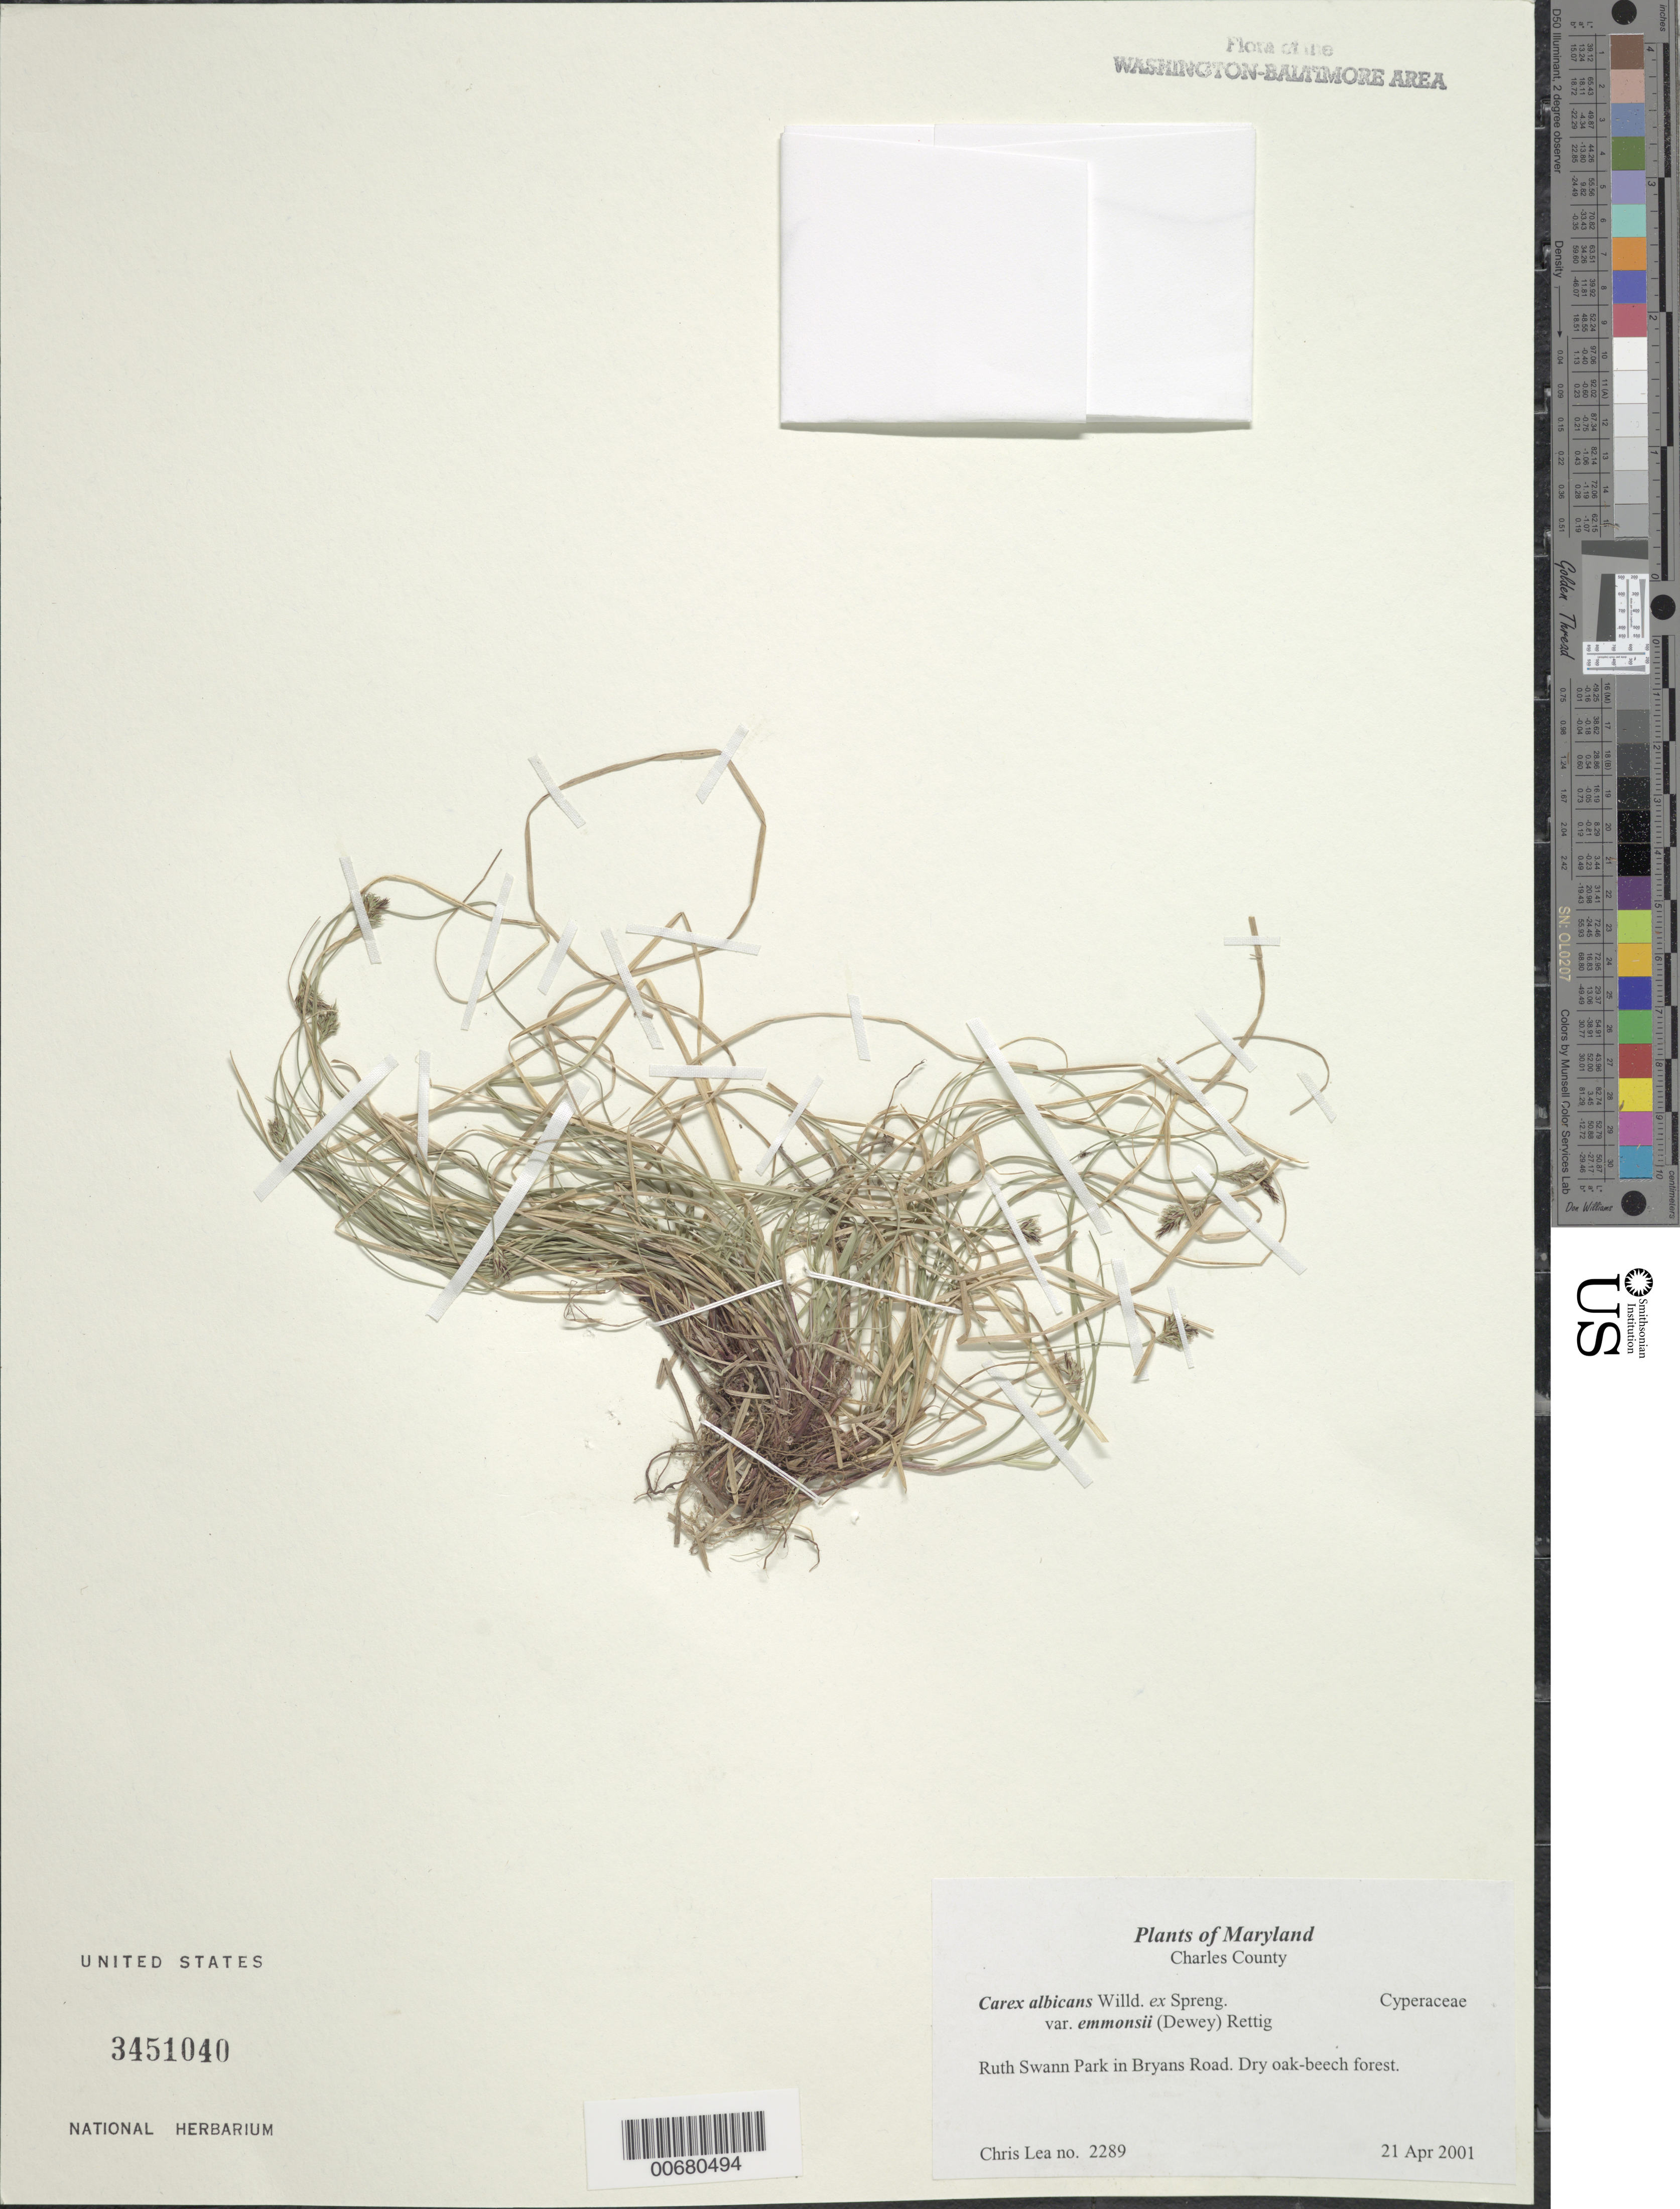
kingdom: Plantae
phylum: Tracheophyta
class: Liliopsida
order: Poales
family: Cyperaceae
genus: Carex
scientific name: Carex emmonsii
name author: Dewey ex Torr.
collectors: C. Lea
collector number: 2289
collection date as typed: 21 Apr 2001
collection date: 2001-04-21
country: United States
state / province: Maryland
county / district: Charles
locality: Ruth Swann Park in Bryans Road.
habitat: Dry oak-beech forest.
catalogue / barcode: US 3451040